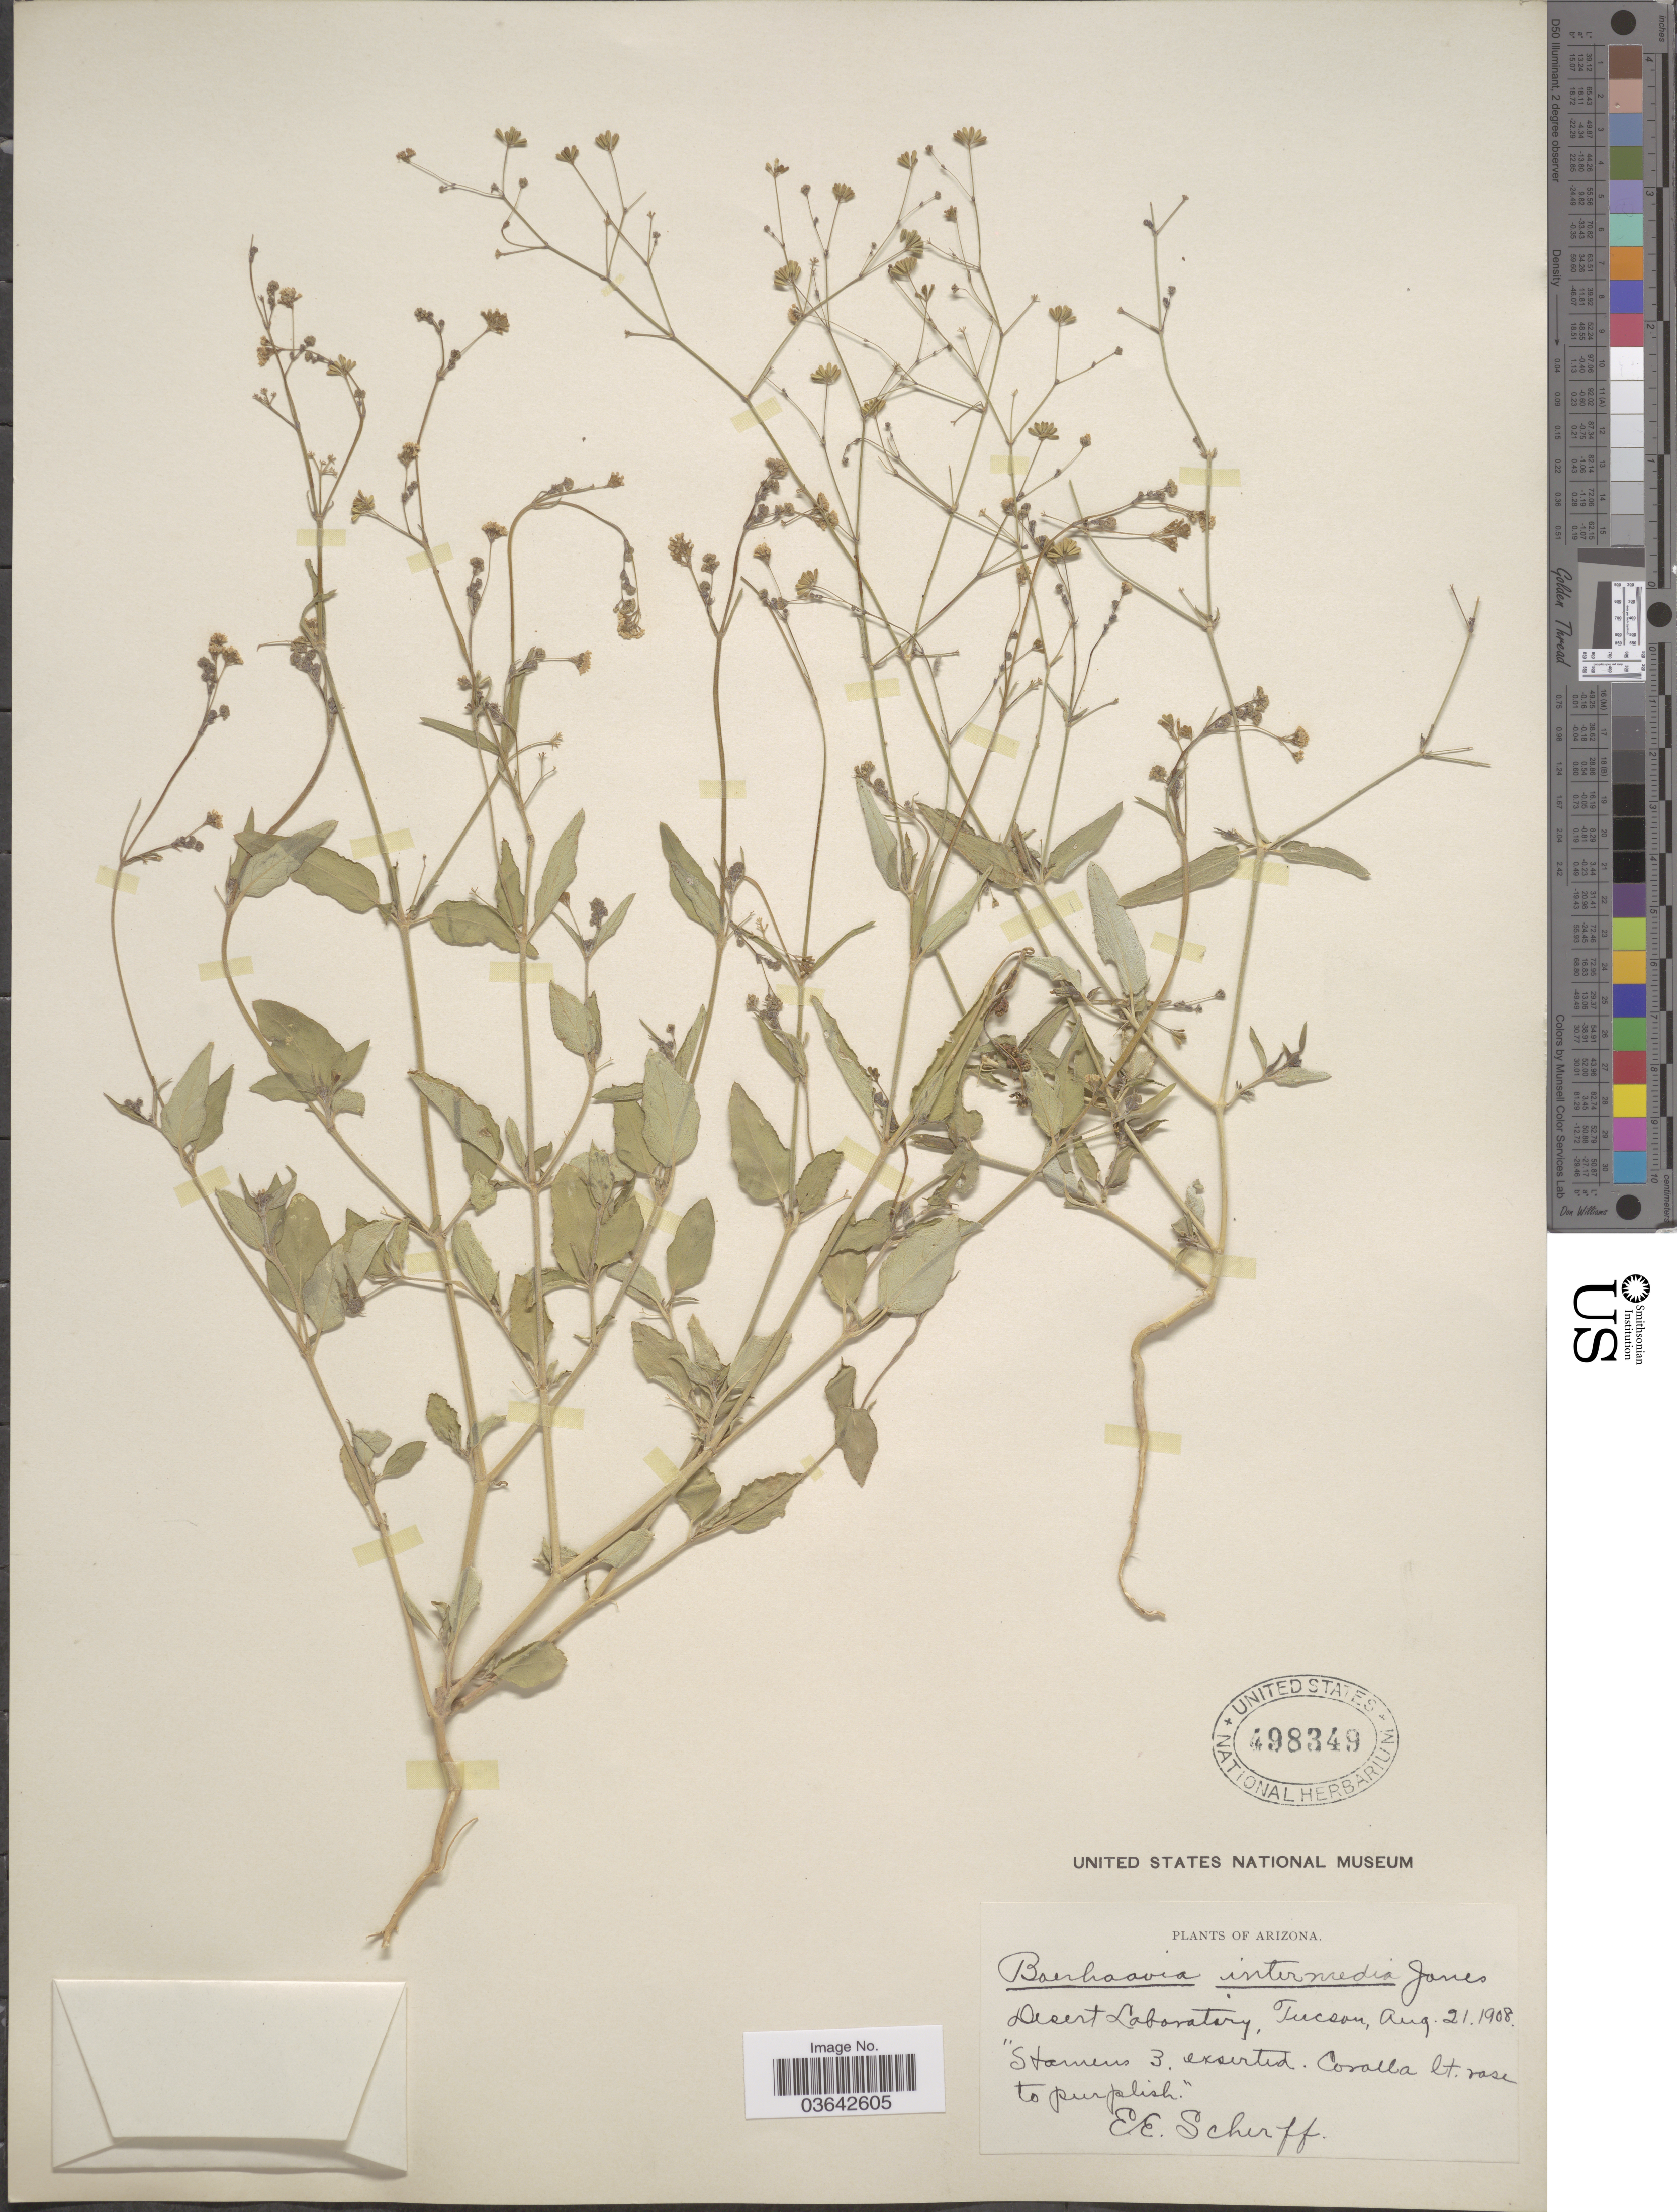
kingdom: Plantae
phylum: Tracheophyta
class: Magnoliopsida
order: Caryophyllales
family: Nyctaginaceae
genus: Boerhavia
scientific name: Boerhavia intermedia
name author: M.E. Jones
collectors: E. Scherff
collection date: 1908-08-21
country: United States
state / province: Arizona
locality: Desert Laboratory, Tucson.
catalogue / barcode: US 498349